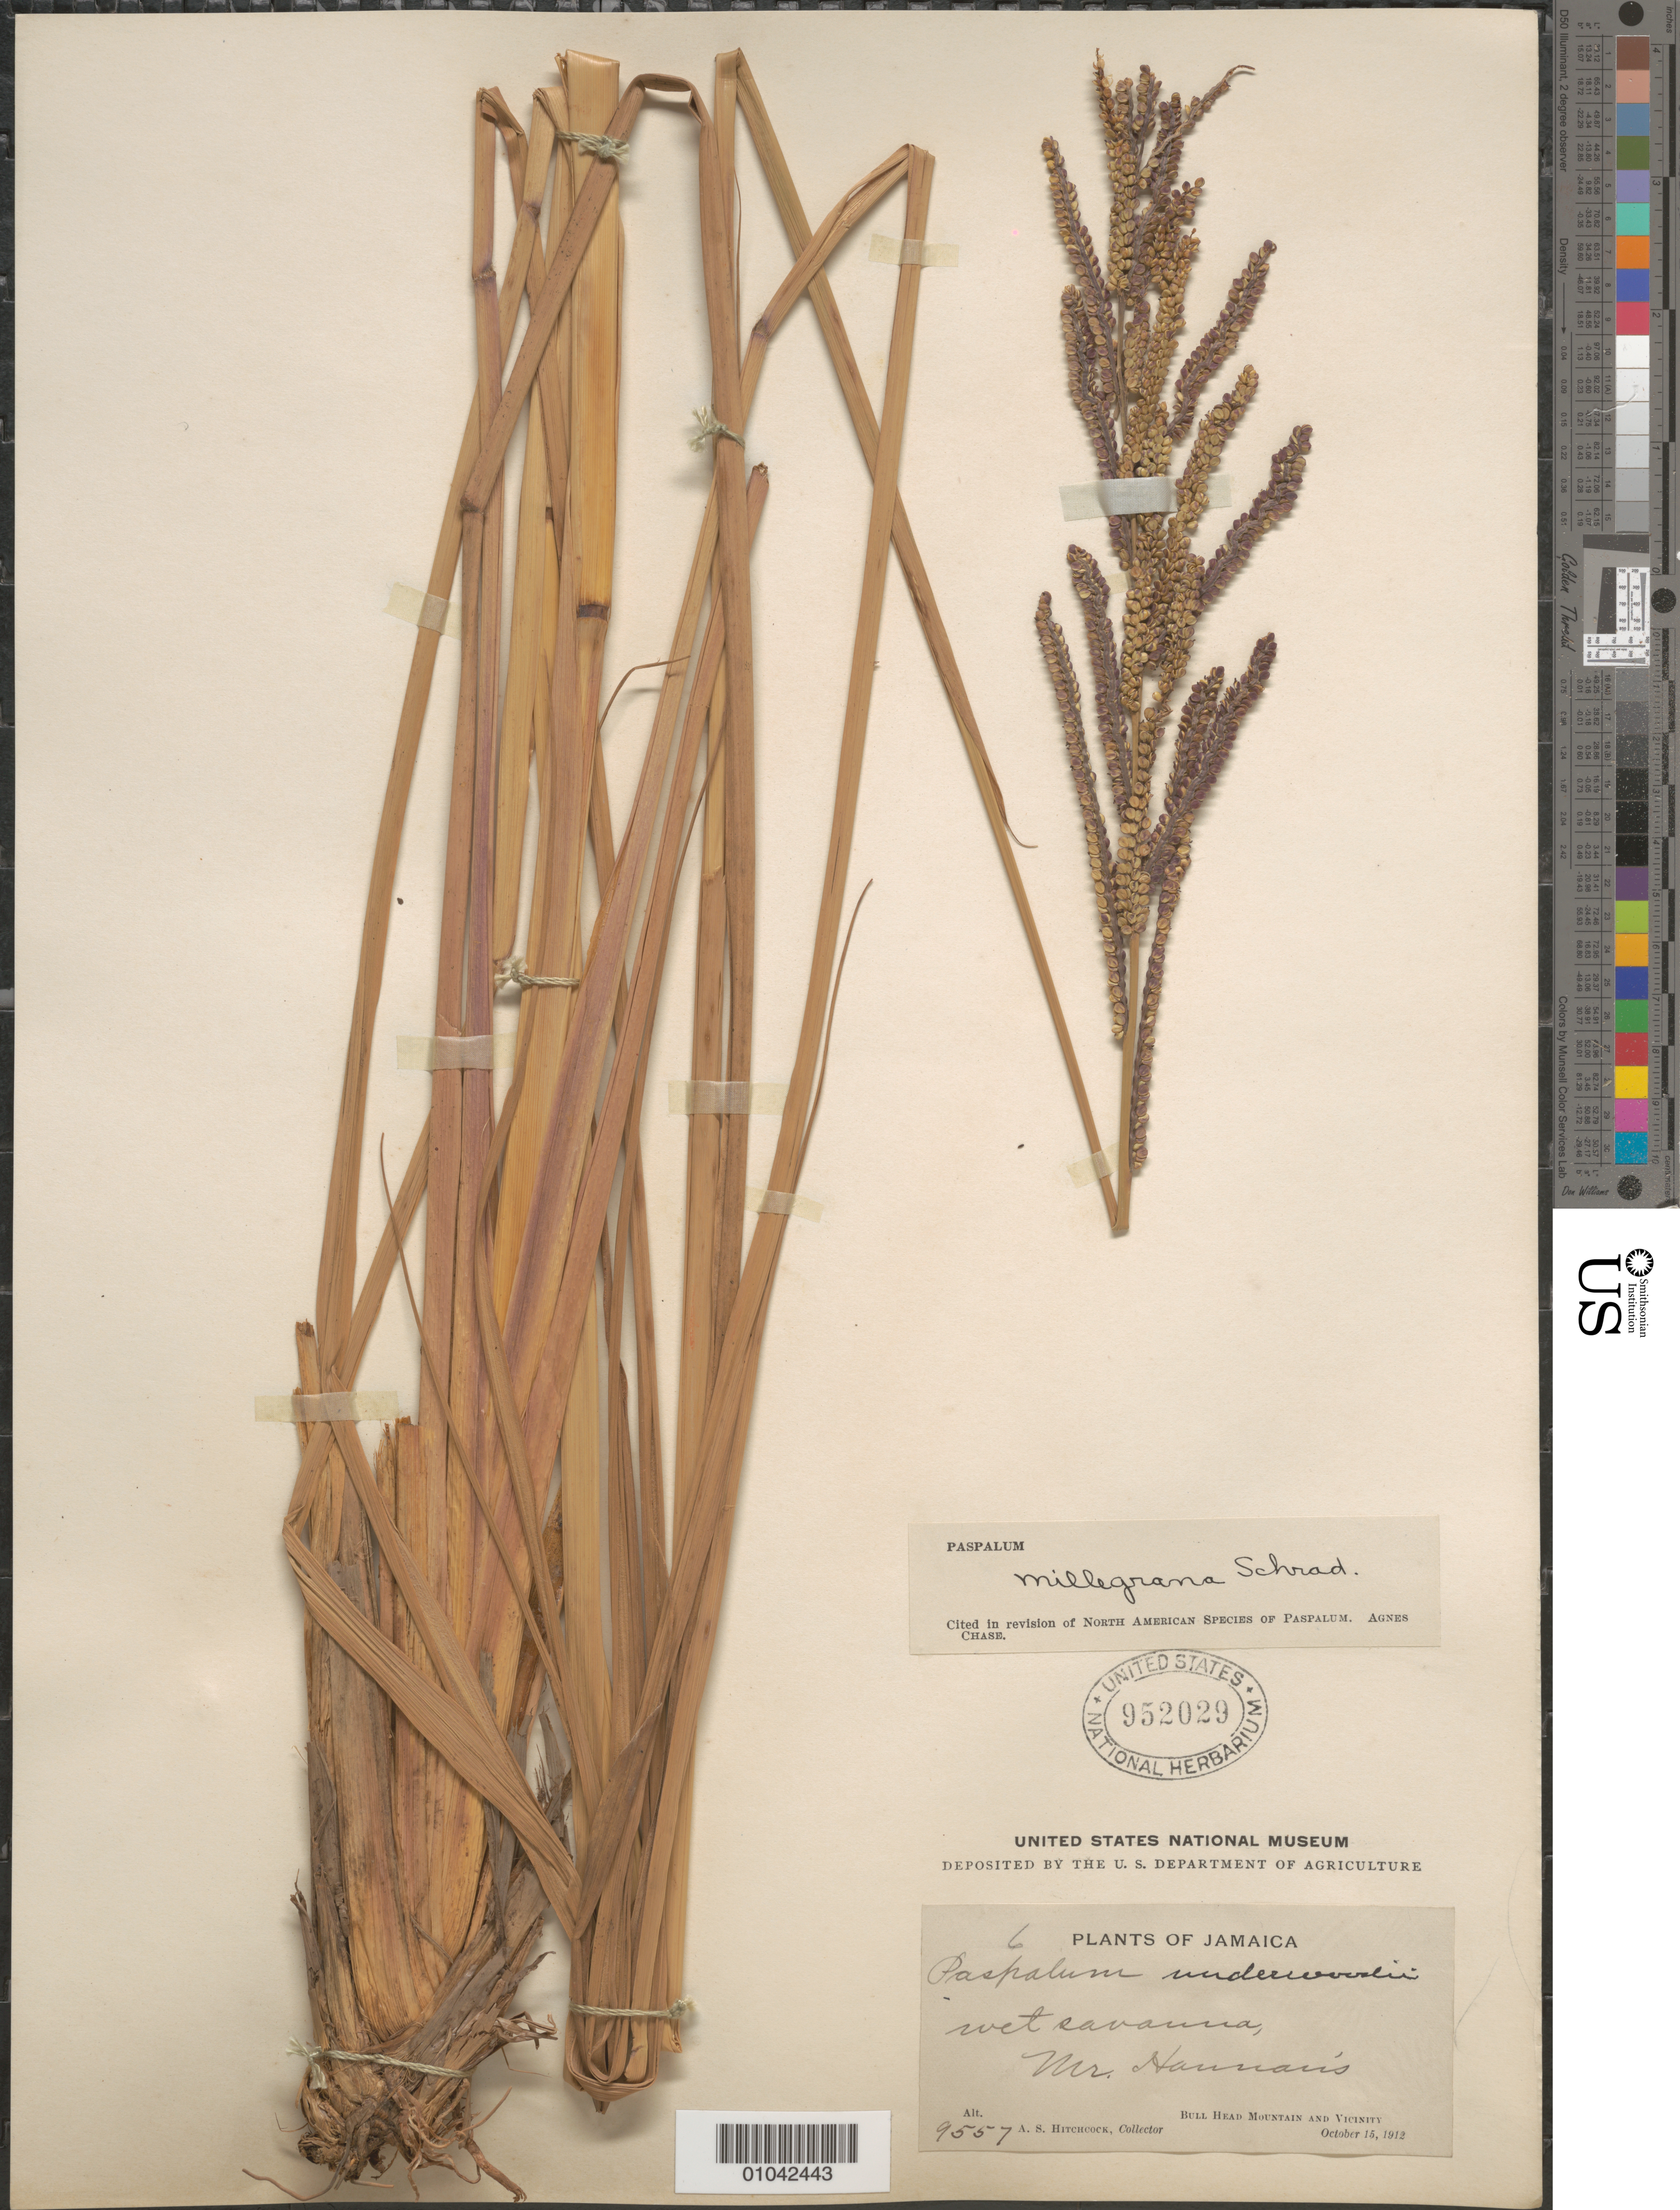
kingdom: Plantae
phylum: Tracheophyta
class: Liliopsida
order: Poales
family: Poaceae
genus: Paspalum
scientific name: Paspalum millegrana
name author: Schrad.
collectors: A. S. Hitchcock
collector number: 9557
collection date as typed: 15 Oct 1912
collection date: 1912-10-15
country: Jamaica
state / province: Clarendon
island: Jamaica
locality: Bull Head Mountain and vicinity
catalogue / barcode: US 952029